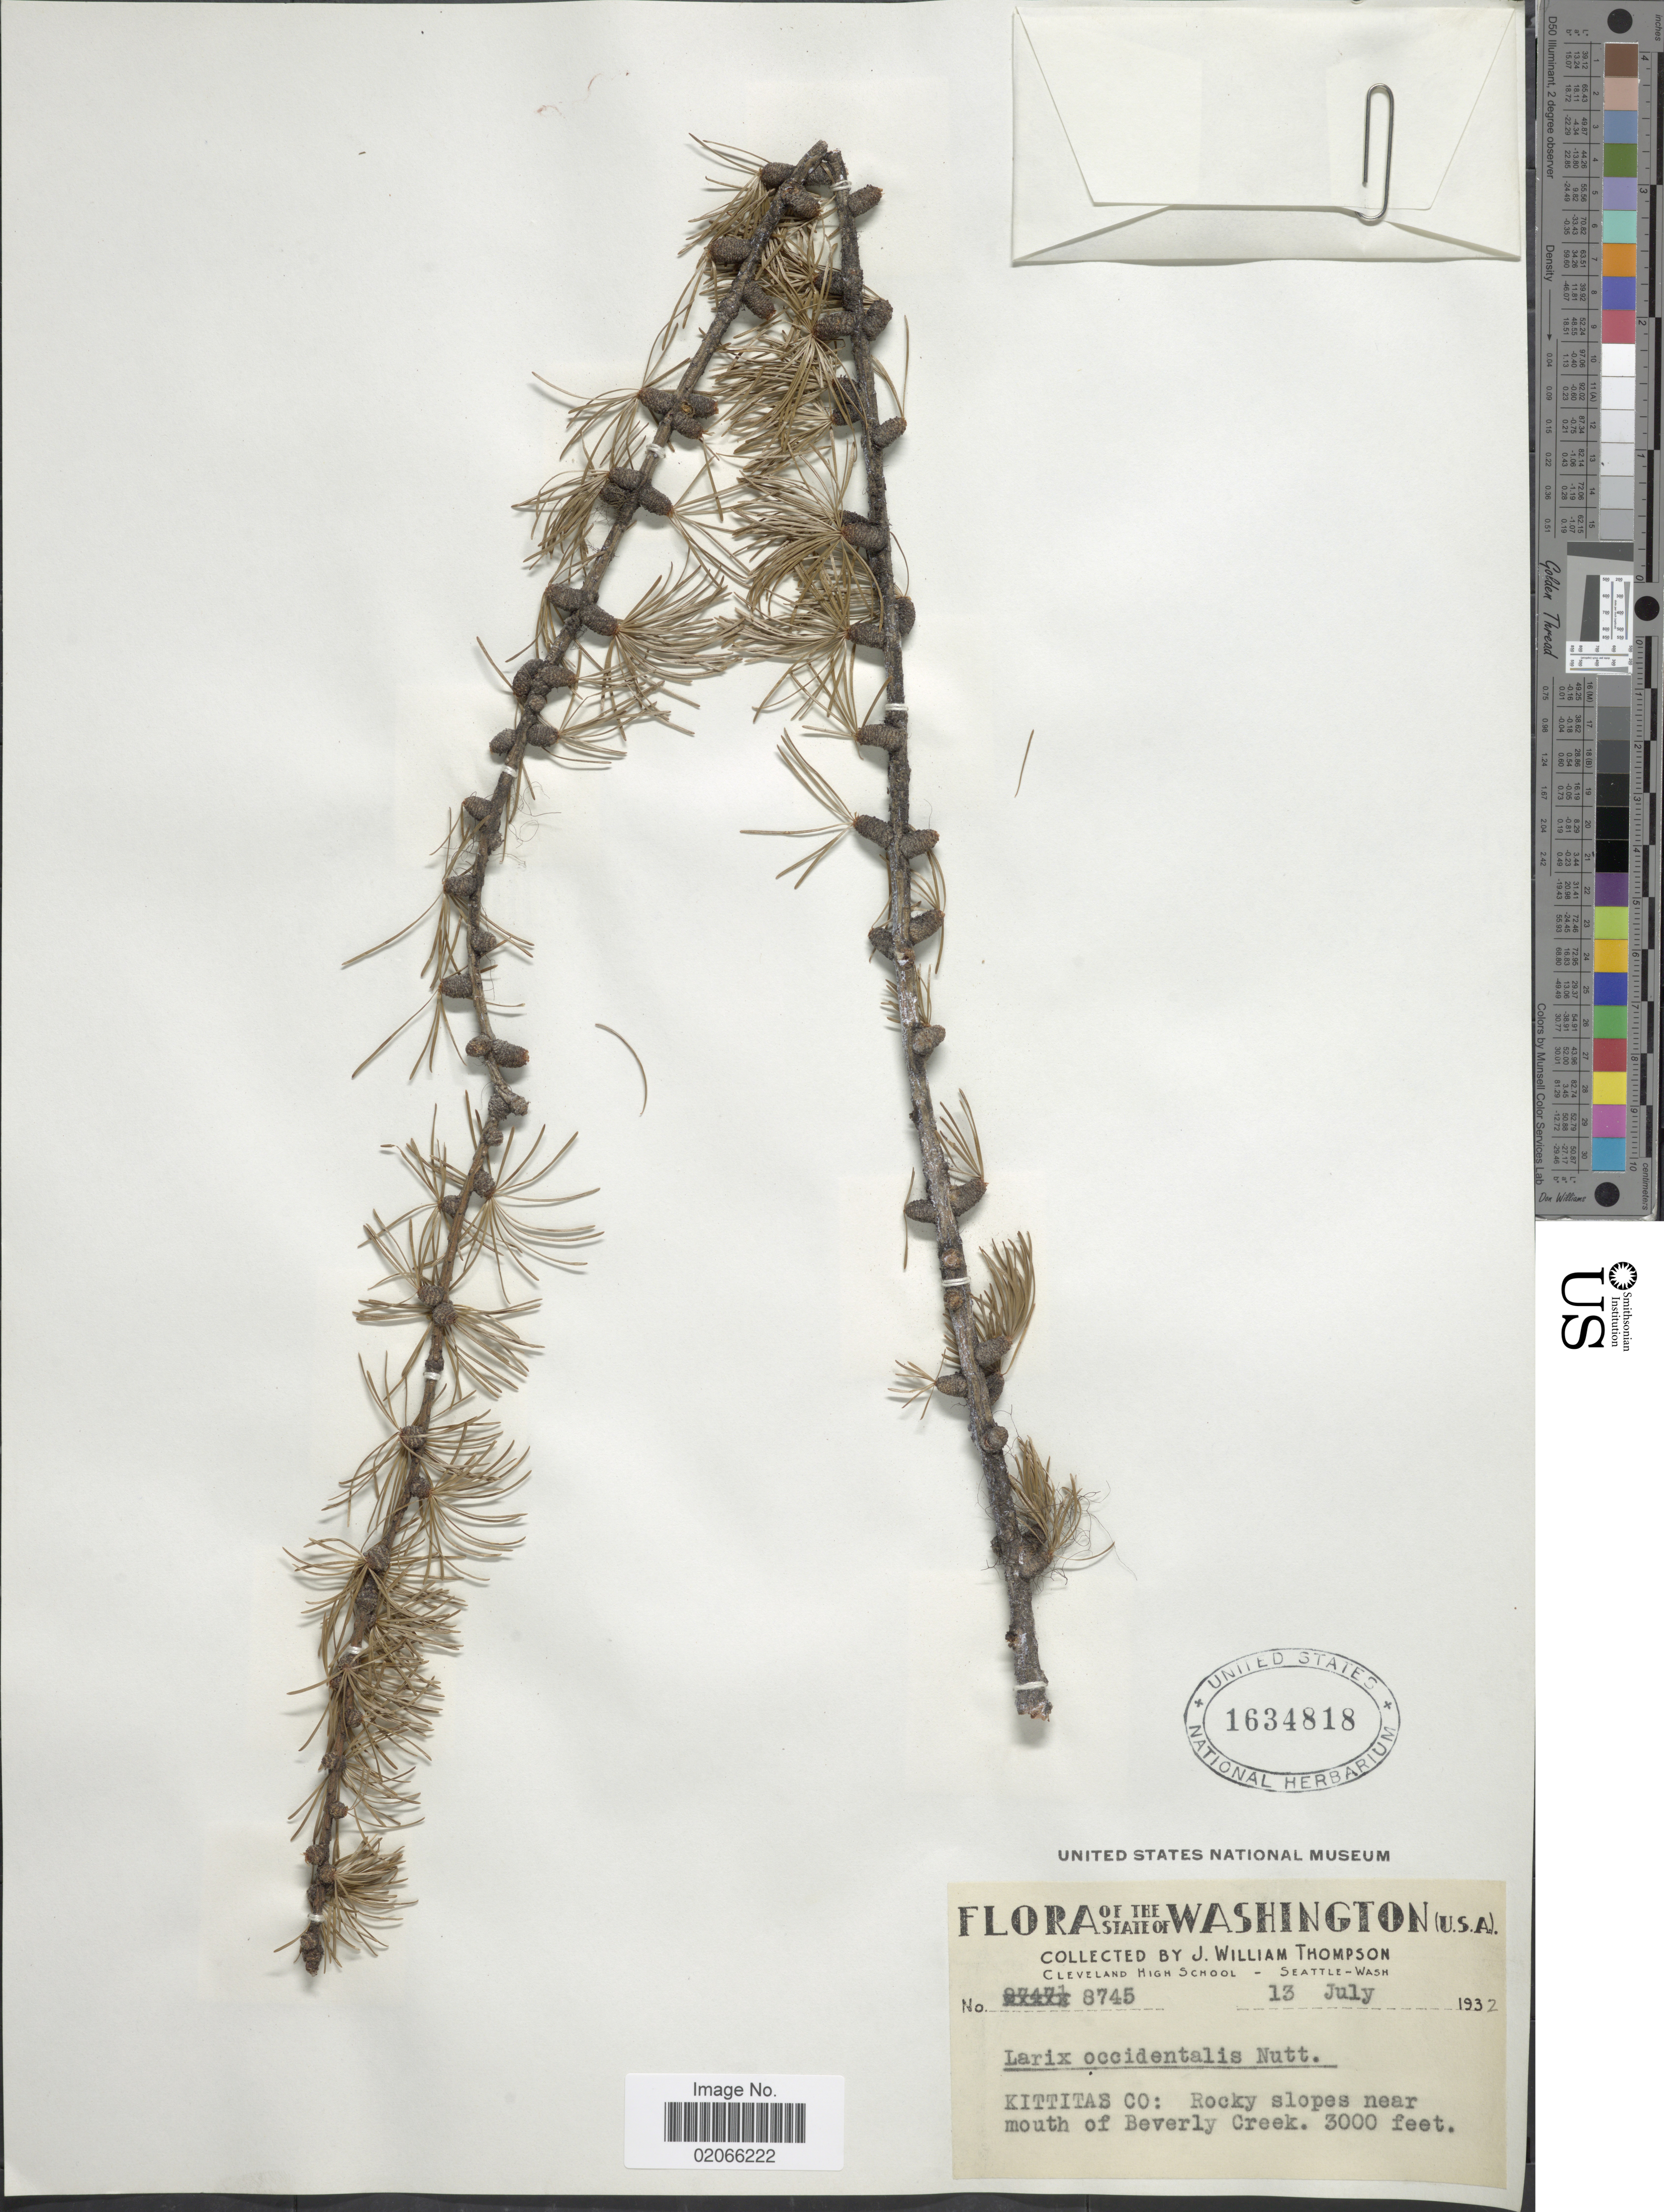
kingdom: Plantae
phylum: Tracheophyta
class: Pinopsida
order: Pinales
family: Pinaceae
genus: Larix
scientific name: Larix occidentalis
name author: Nutt.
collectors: J. W. Thompson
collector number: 8745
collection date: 1932-07-13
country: United States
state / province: Washington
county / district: Kittitas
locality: Kittitas Co: Rocky slopes near mouth of Beverly Creek.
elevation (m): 914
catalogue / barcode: US 1634818